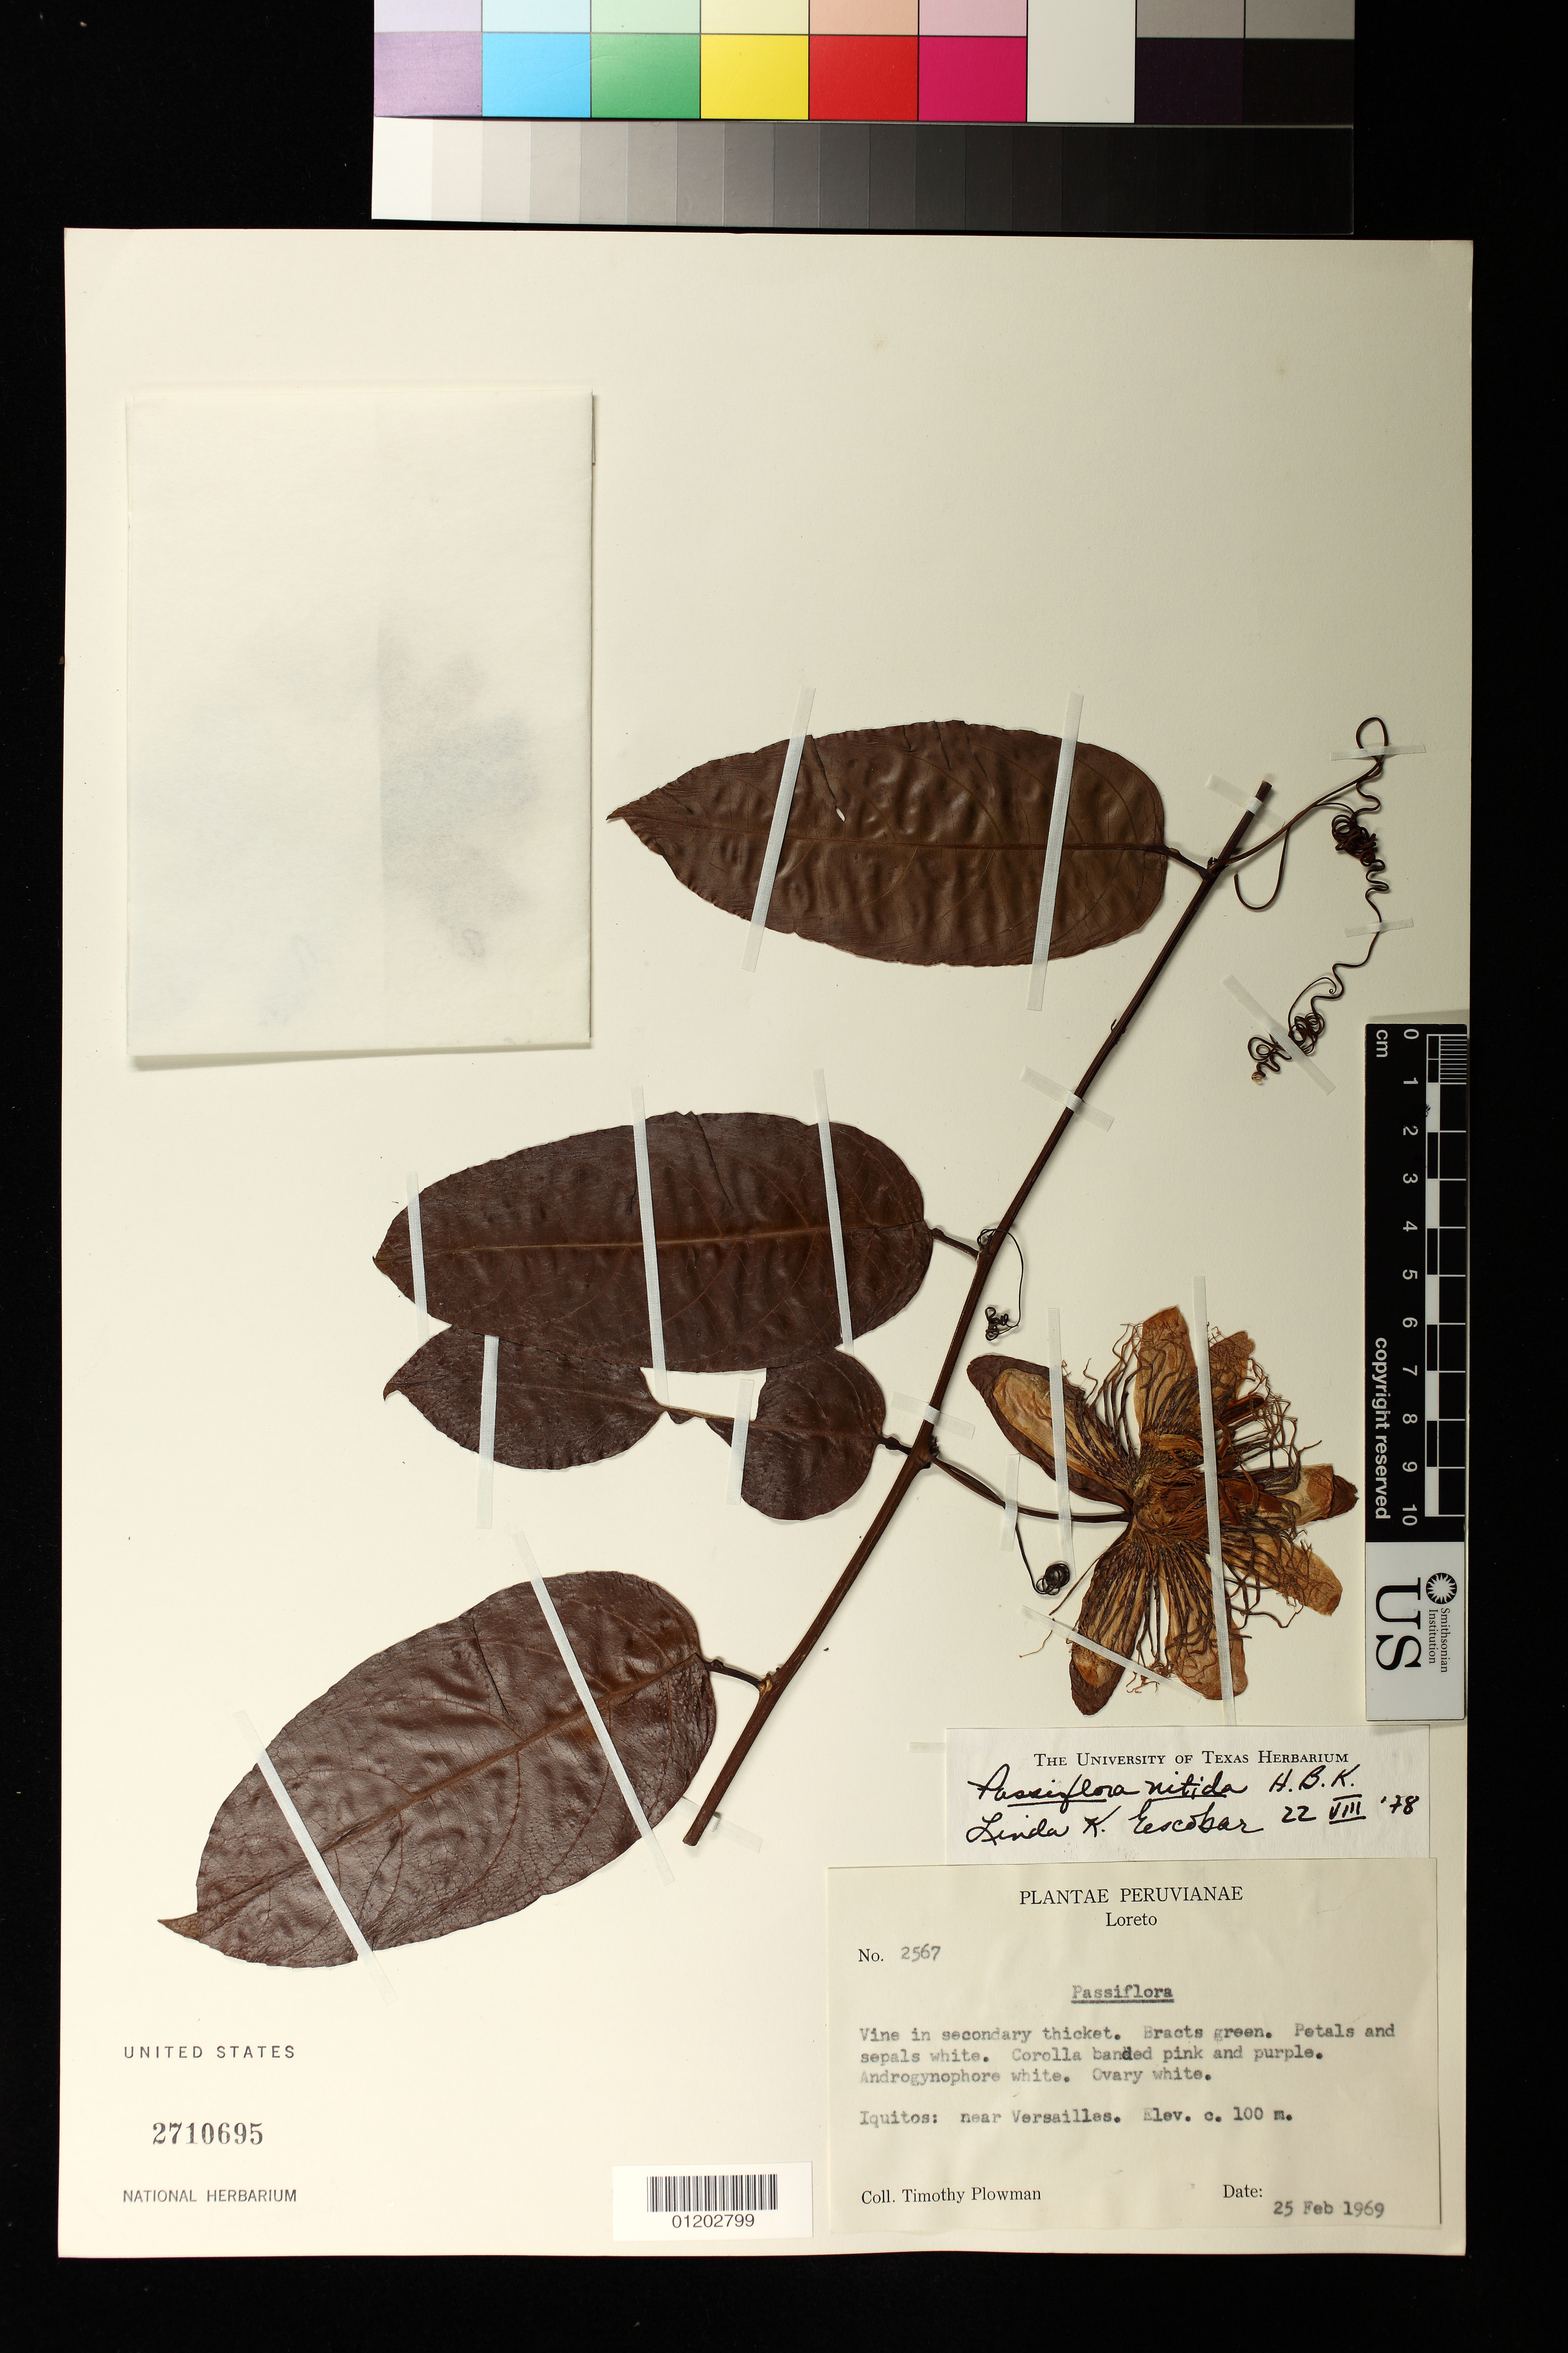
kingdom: Plantae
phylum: Tracheophyta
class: Magnoliopsida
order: Malpighiales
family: Passifloraceae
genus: Passiflora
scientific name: Passiflora nitida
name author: Kunth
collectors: T. Plowman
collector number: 2567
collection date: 1969-02-25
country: Peru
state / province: Loreto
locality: Iquitos: near Versailles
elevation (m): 100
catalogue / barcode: US 2710695